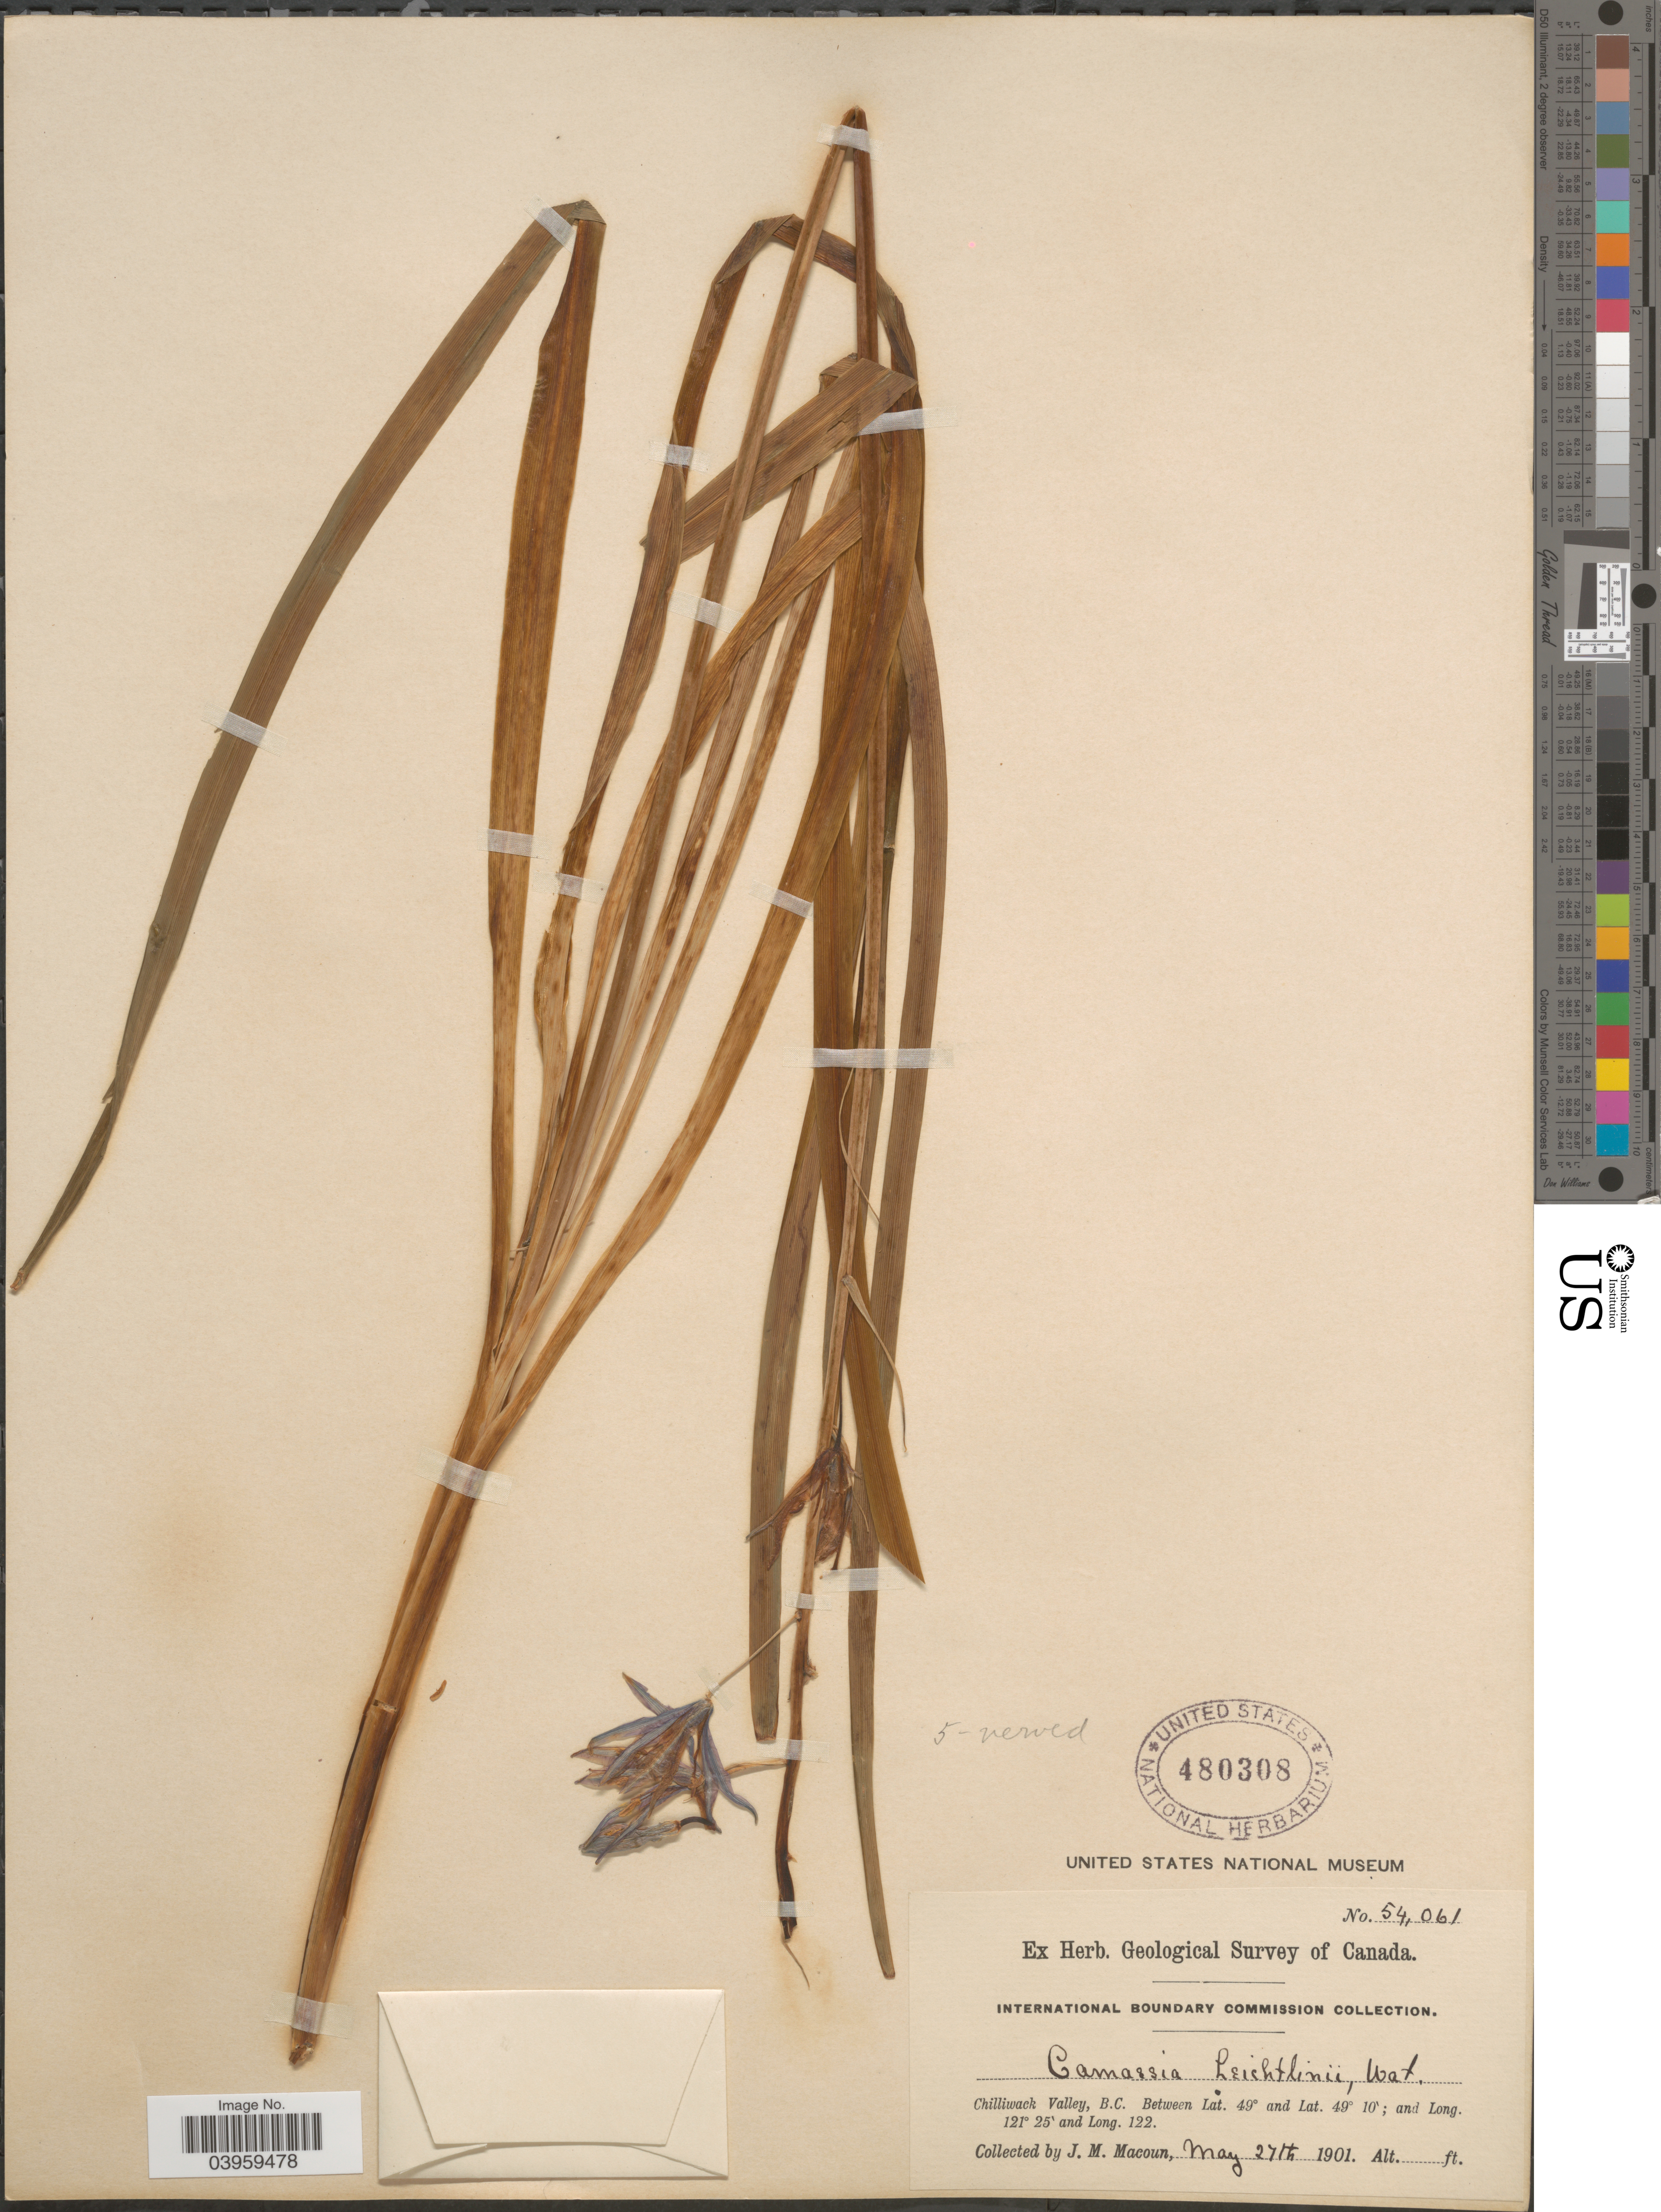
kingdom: Plantae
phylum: Tracheophyta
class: Liliopsida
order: Asparagales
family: Asparagaceae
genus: Camassia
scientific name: Camassia leichtlinii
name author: (Baker) S. Watson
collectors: J. M. Macoun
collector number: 54061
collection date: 1901-05-27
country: Canada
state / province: British Columbia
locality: Chilliwack Valley.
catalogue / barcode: US 480308